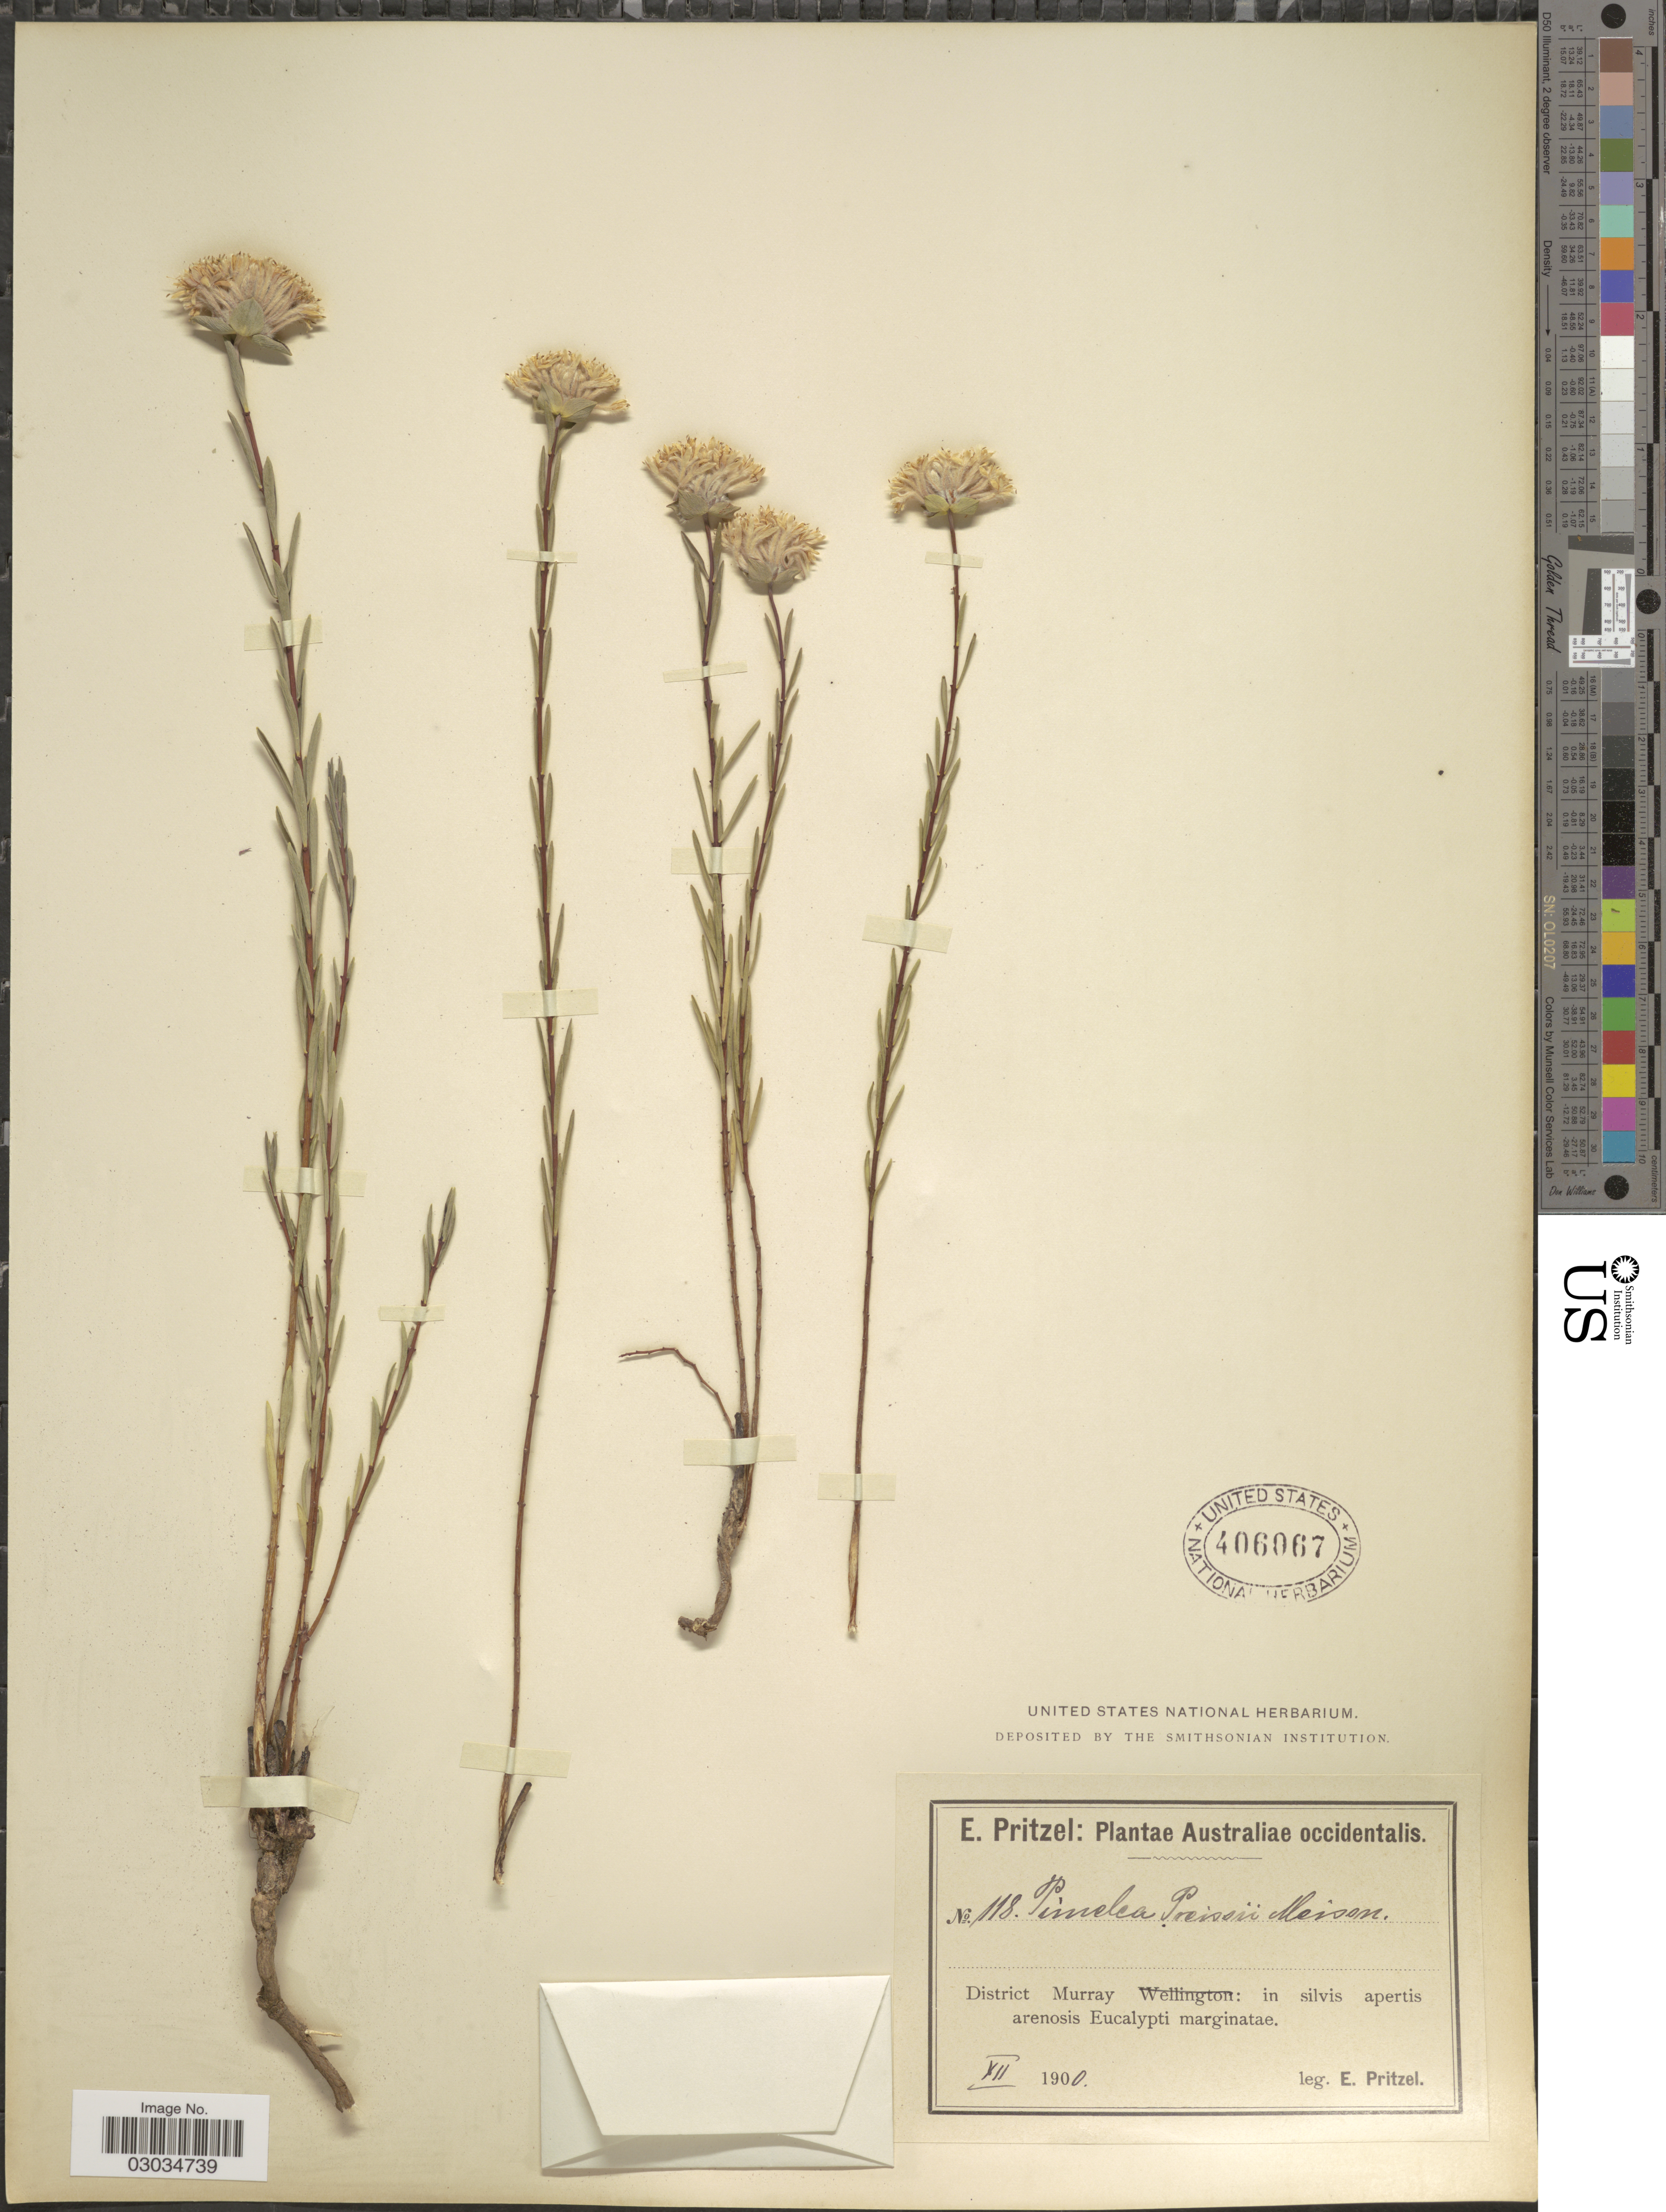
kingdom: Plantae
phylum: Tracheophyta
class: Magnoliopsida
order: Malvales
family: Thymelaeaceae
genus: Pimelea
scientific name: Pimelea preissii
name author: Meisn.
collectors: E. G. Pritzel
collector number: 118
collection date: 1900-12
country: Australia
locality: District Murray: in silvis apertis arenosis Eucalypti marginatae.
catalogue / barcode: US 406067